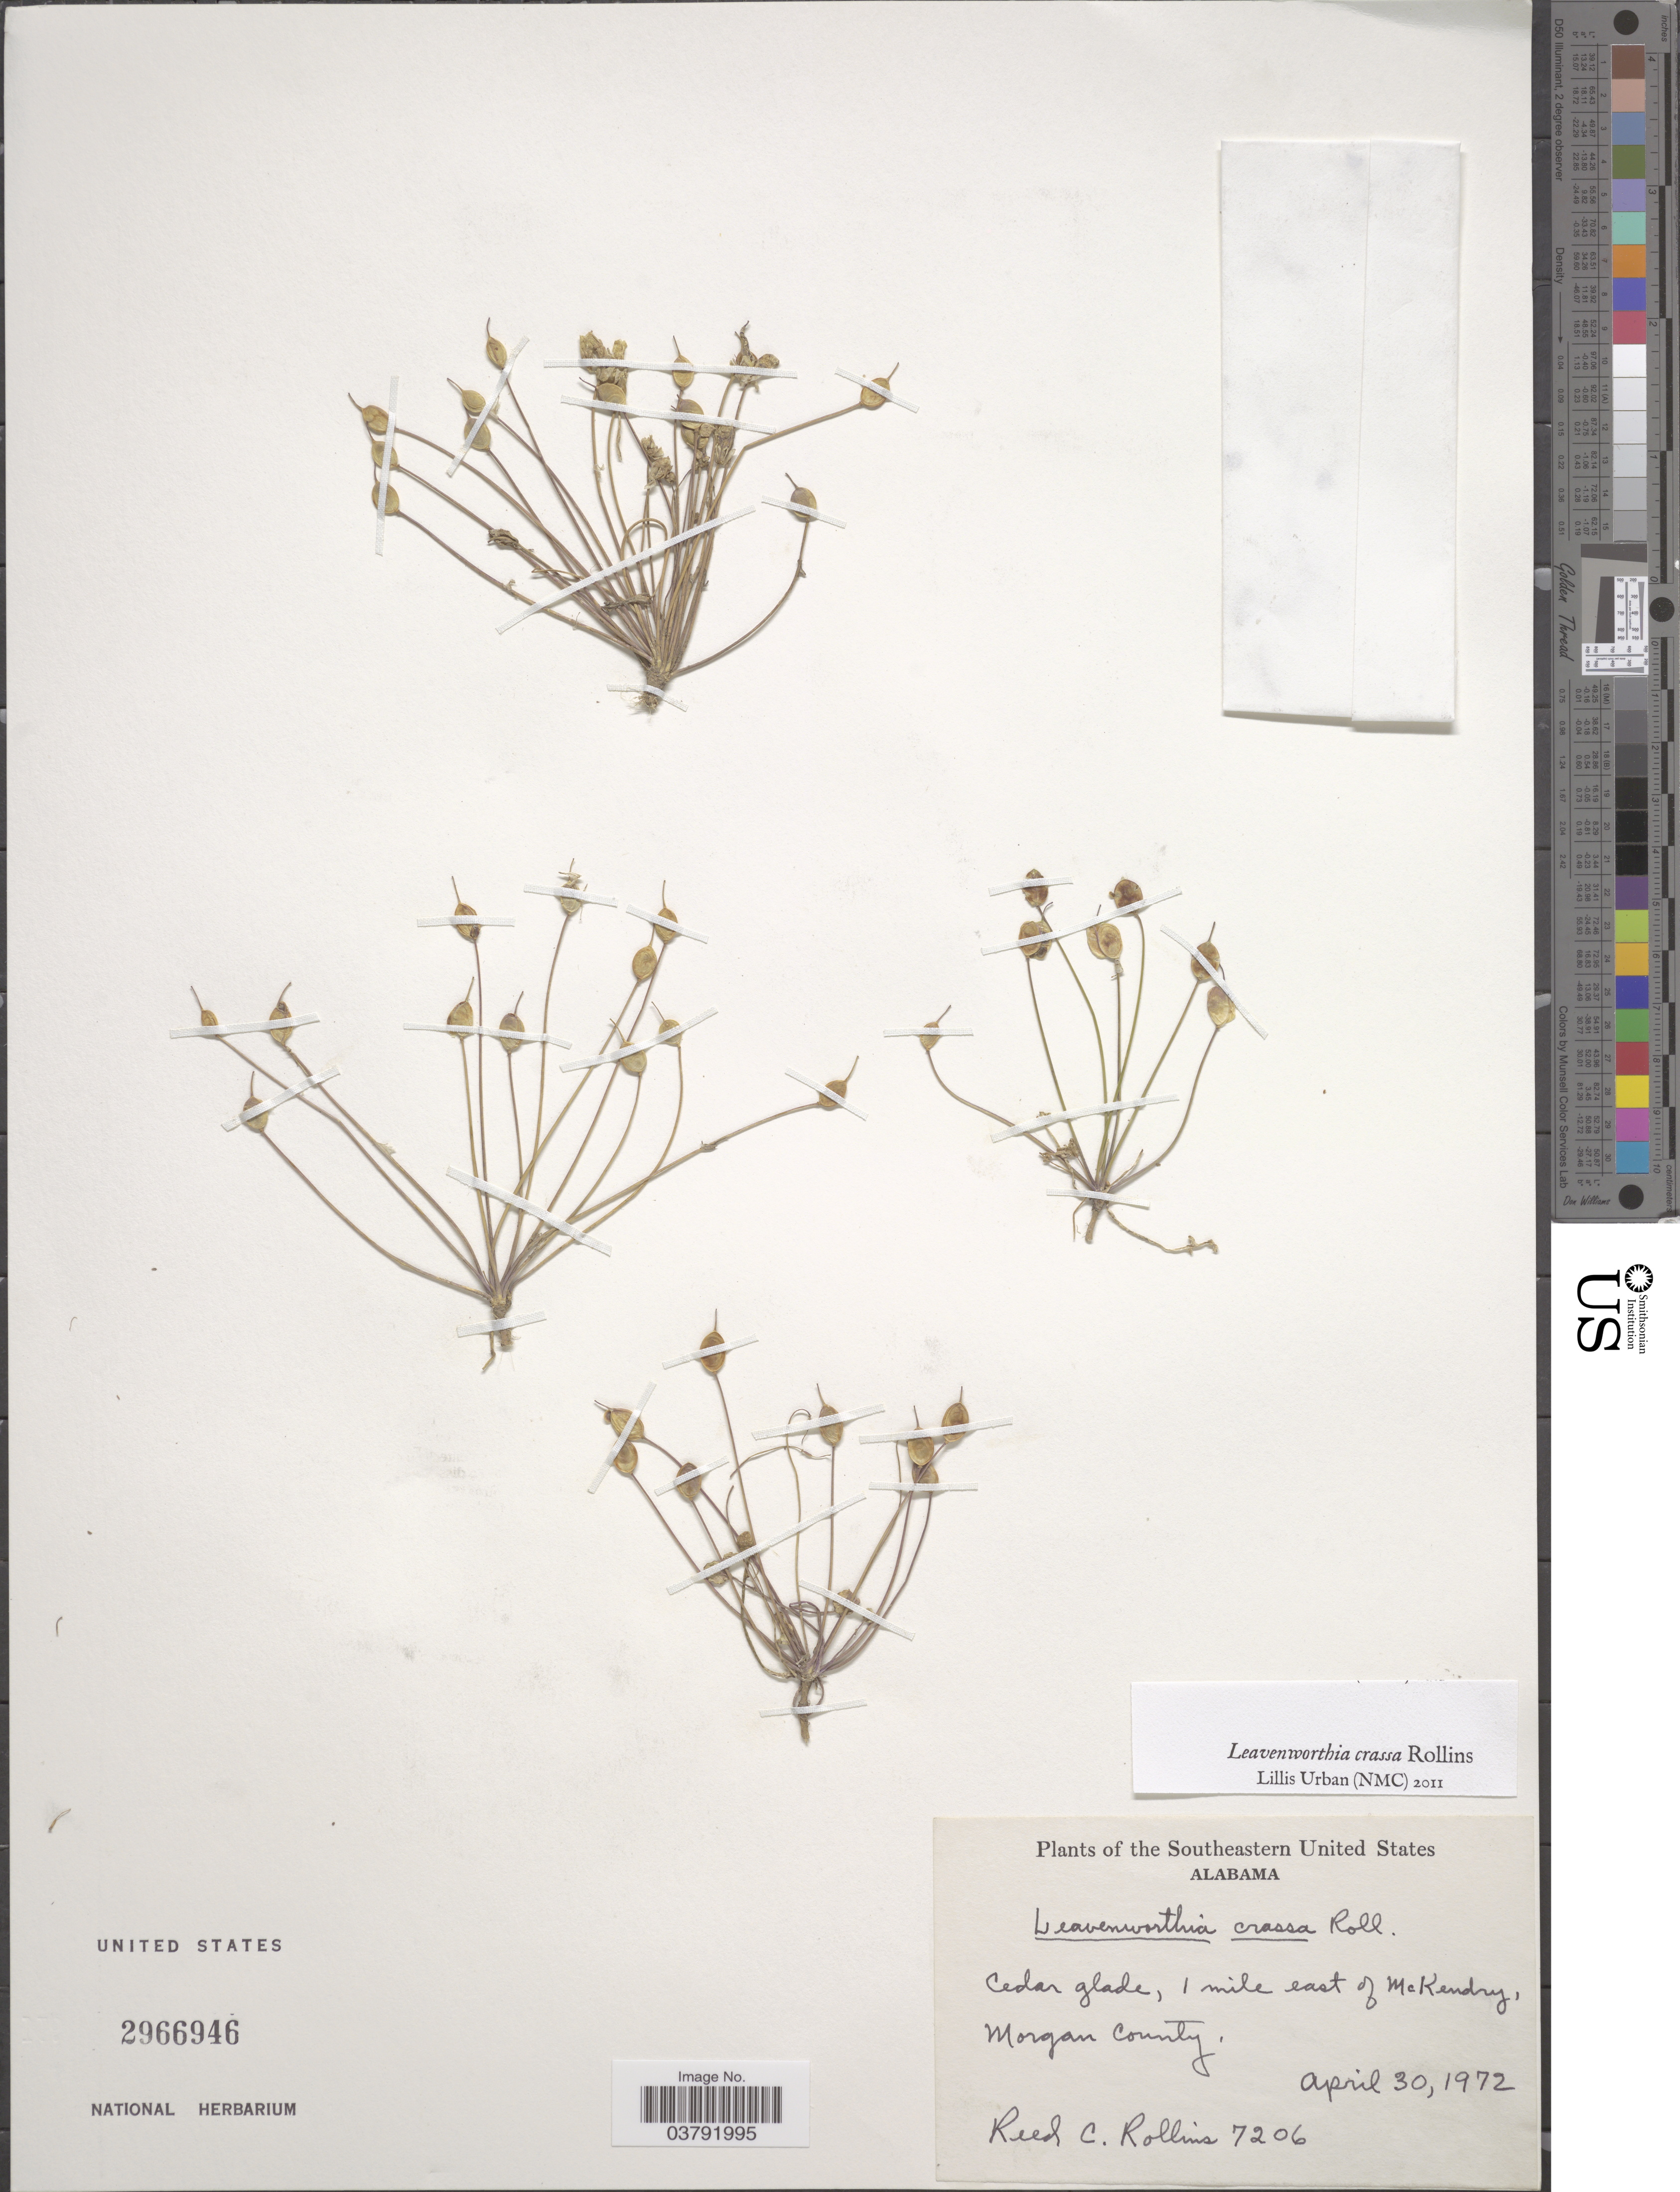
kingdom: Plantae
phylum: Tracheophyta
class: Magnoliopsida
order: Brassicales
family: Brassicaceae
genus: Leavenworthia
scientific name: Leavenworthia crassa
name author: Rollins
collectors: R. C. Rollins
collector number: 7206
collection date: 1972-04-30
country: United States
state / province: Alabama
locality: Southeastern United States. Cedar glade, 1 mile east of McKendry, Morgan County.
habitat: cedar glade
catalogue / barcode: US 2966946